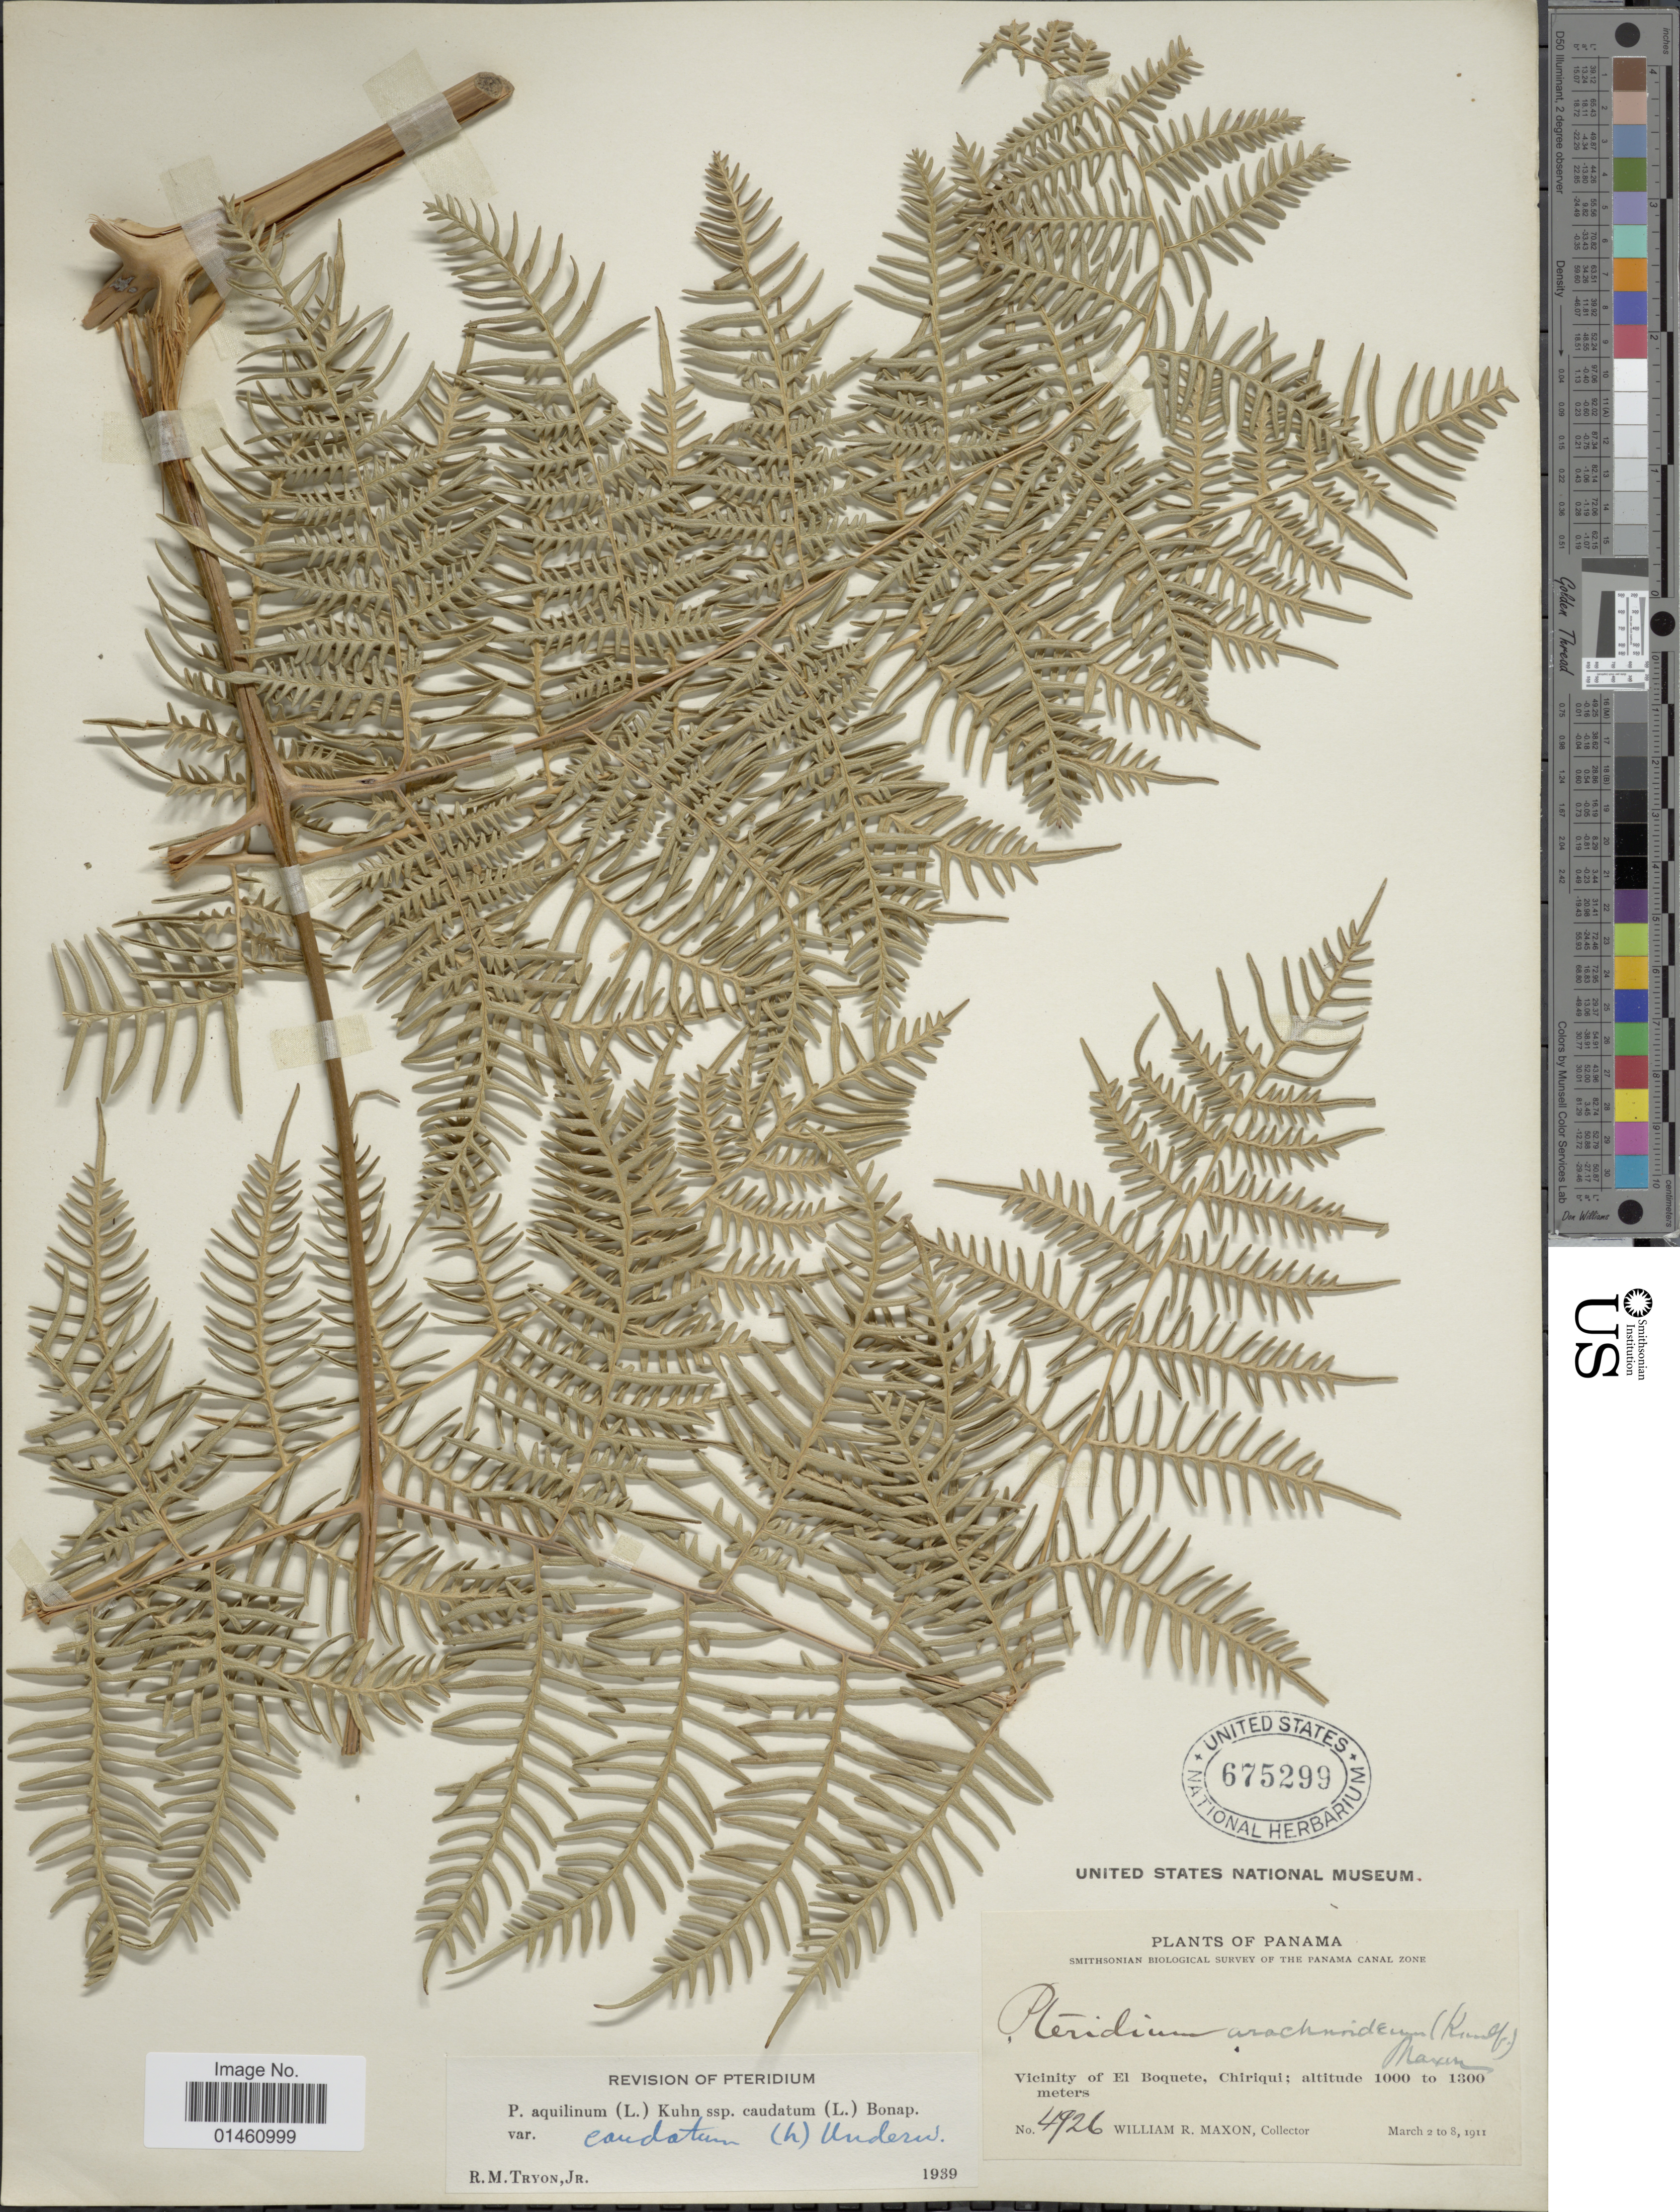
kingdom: Plantae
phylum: Tracheophyta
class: Polypodiopsida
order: Polypodiales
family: Dennstaedtiaceae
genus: Pteridium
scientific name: Pteridium caudatum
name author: (L.) Maxon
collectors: W. R. Maxon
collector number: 4926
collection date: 1911-03-02/1911-03-08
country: Panama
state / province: Chiriqui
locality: The Panama Canal zone, vicinity of El Boquete.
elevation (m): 1000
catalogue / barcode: US 675299